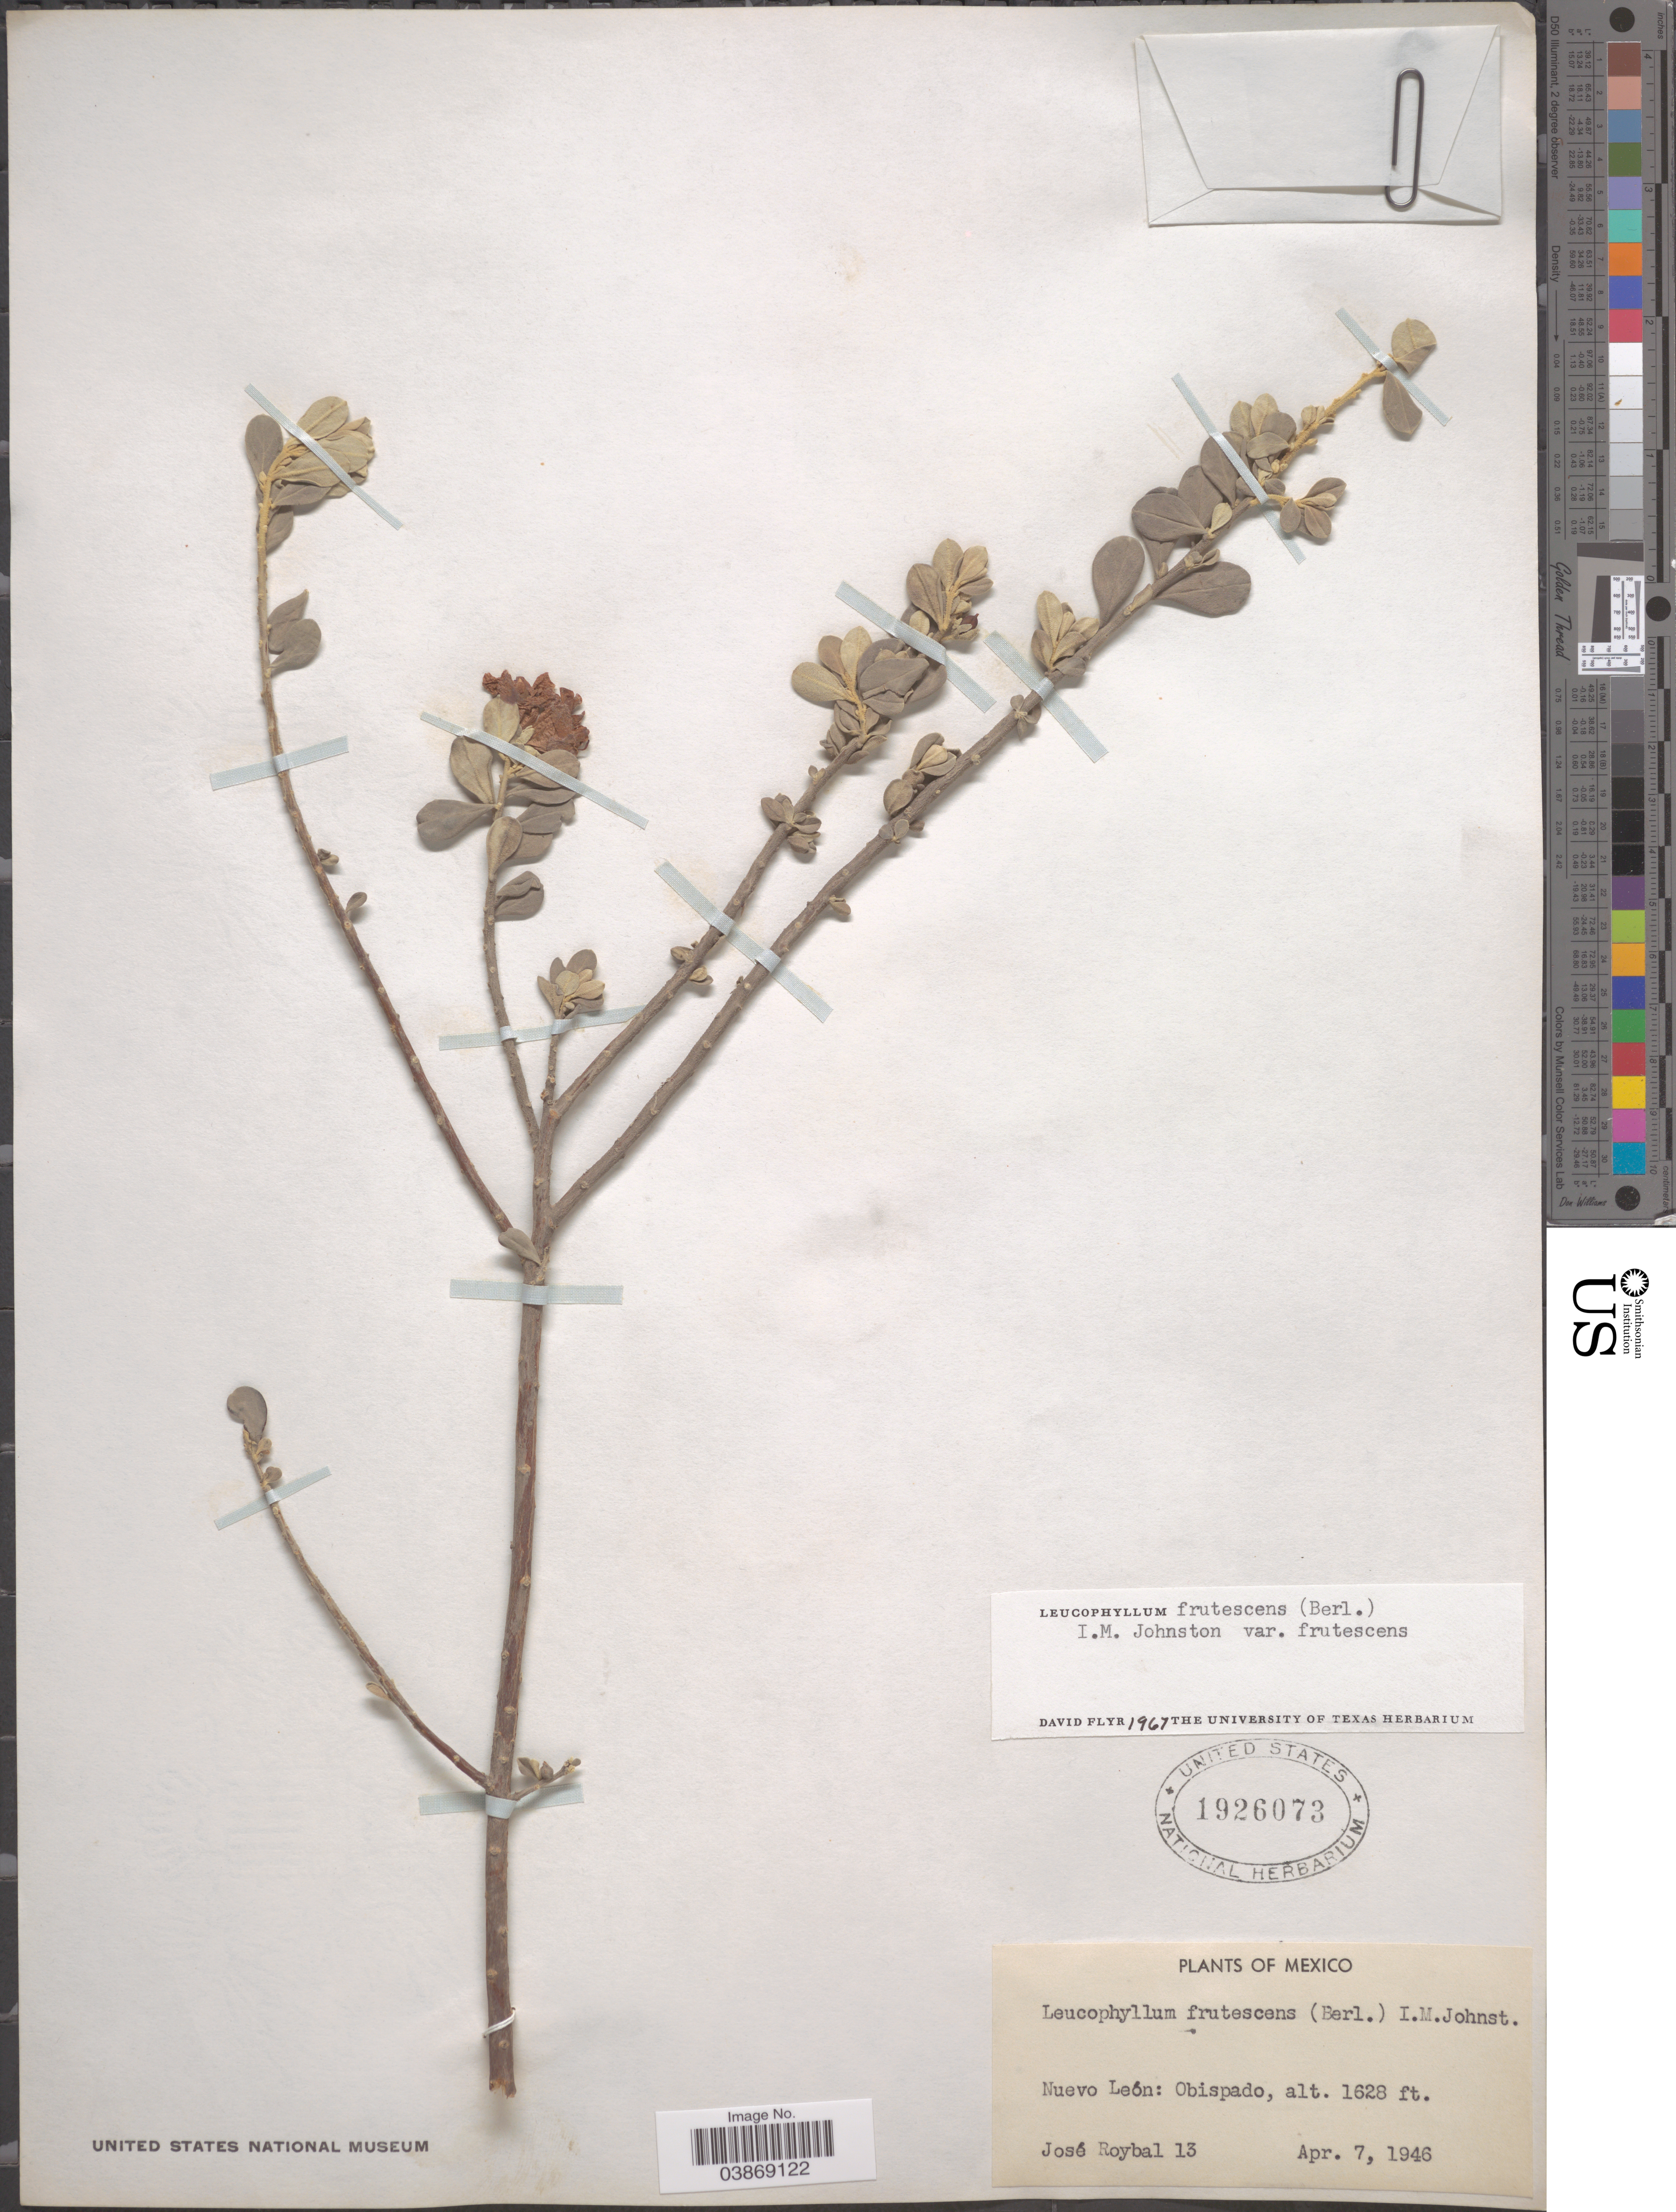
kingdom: Plantae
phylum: Tracheophyta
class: Magnoliopsida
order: Lamiales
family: Scrophulariaceae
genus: Leucophyllum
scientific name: Leucophyllum frutescens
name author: (Berland.) I.M. Johnst.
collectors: J. Roybal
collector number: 13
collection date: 1946-04-07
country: Mexico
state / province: Nuevo León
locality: Obispado.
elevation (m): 496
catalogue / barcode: US 1926073